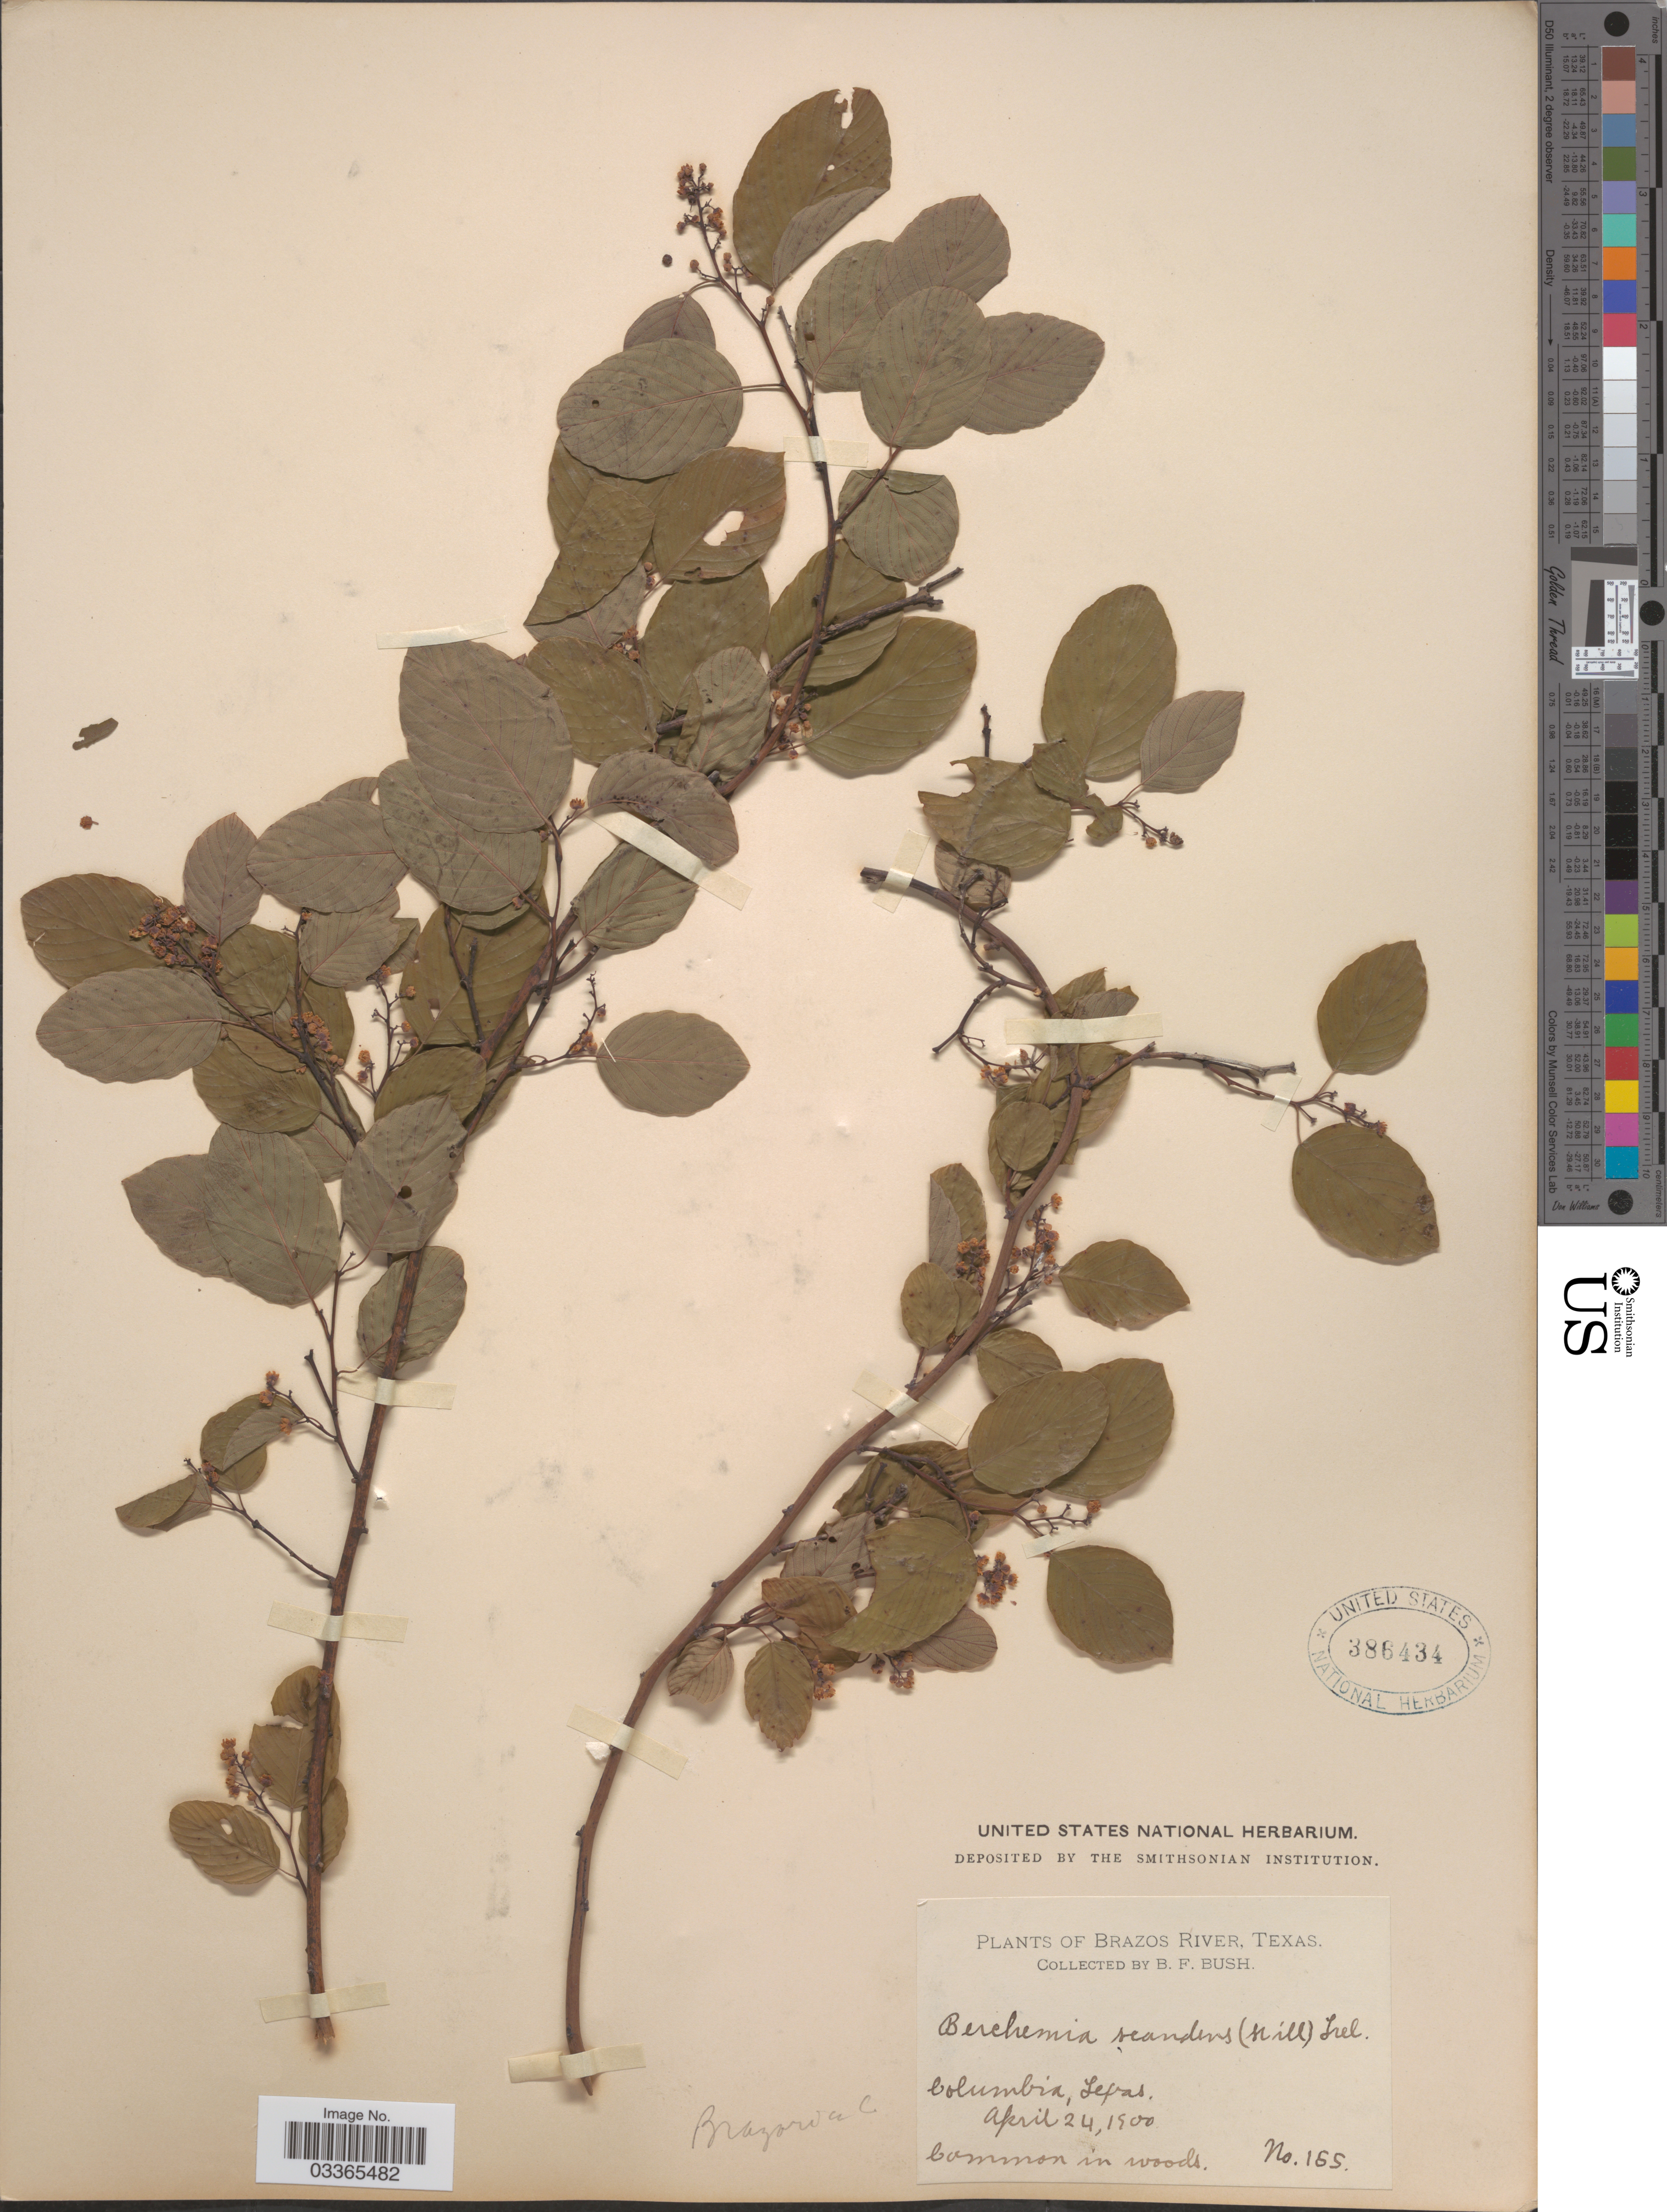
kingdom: Plantae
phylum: Tracheophyta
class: Magnoliopsida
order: Rosales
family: Rhamnaceae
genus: Berchemia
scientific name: Berchemia scandens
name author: (Hill) K. Koch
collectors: B. F. Bush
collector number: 165*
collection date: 1900-04-24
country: United States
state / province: Texas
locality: Brazos River. Columbia. Brazoria C.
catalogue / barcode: US 386434